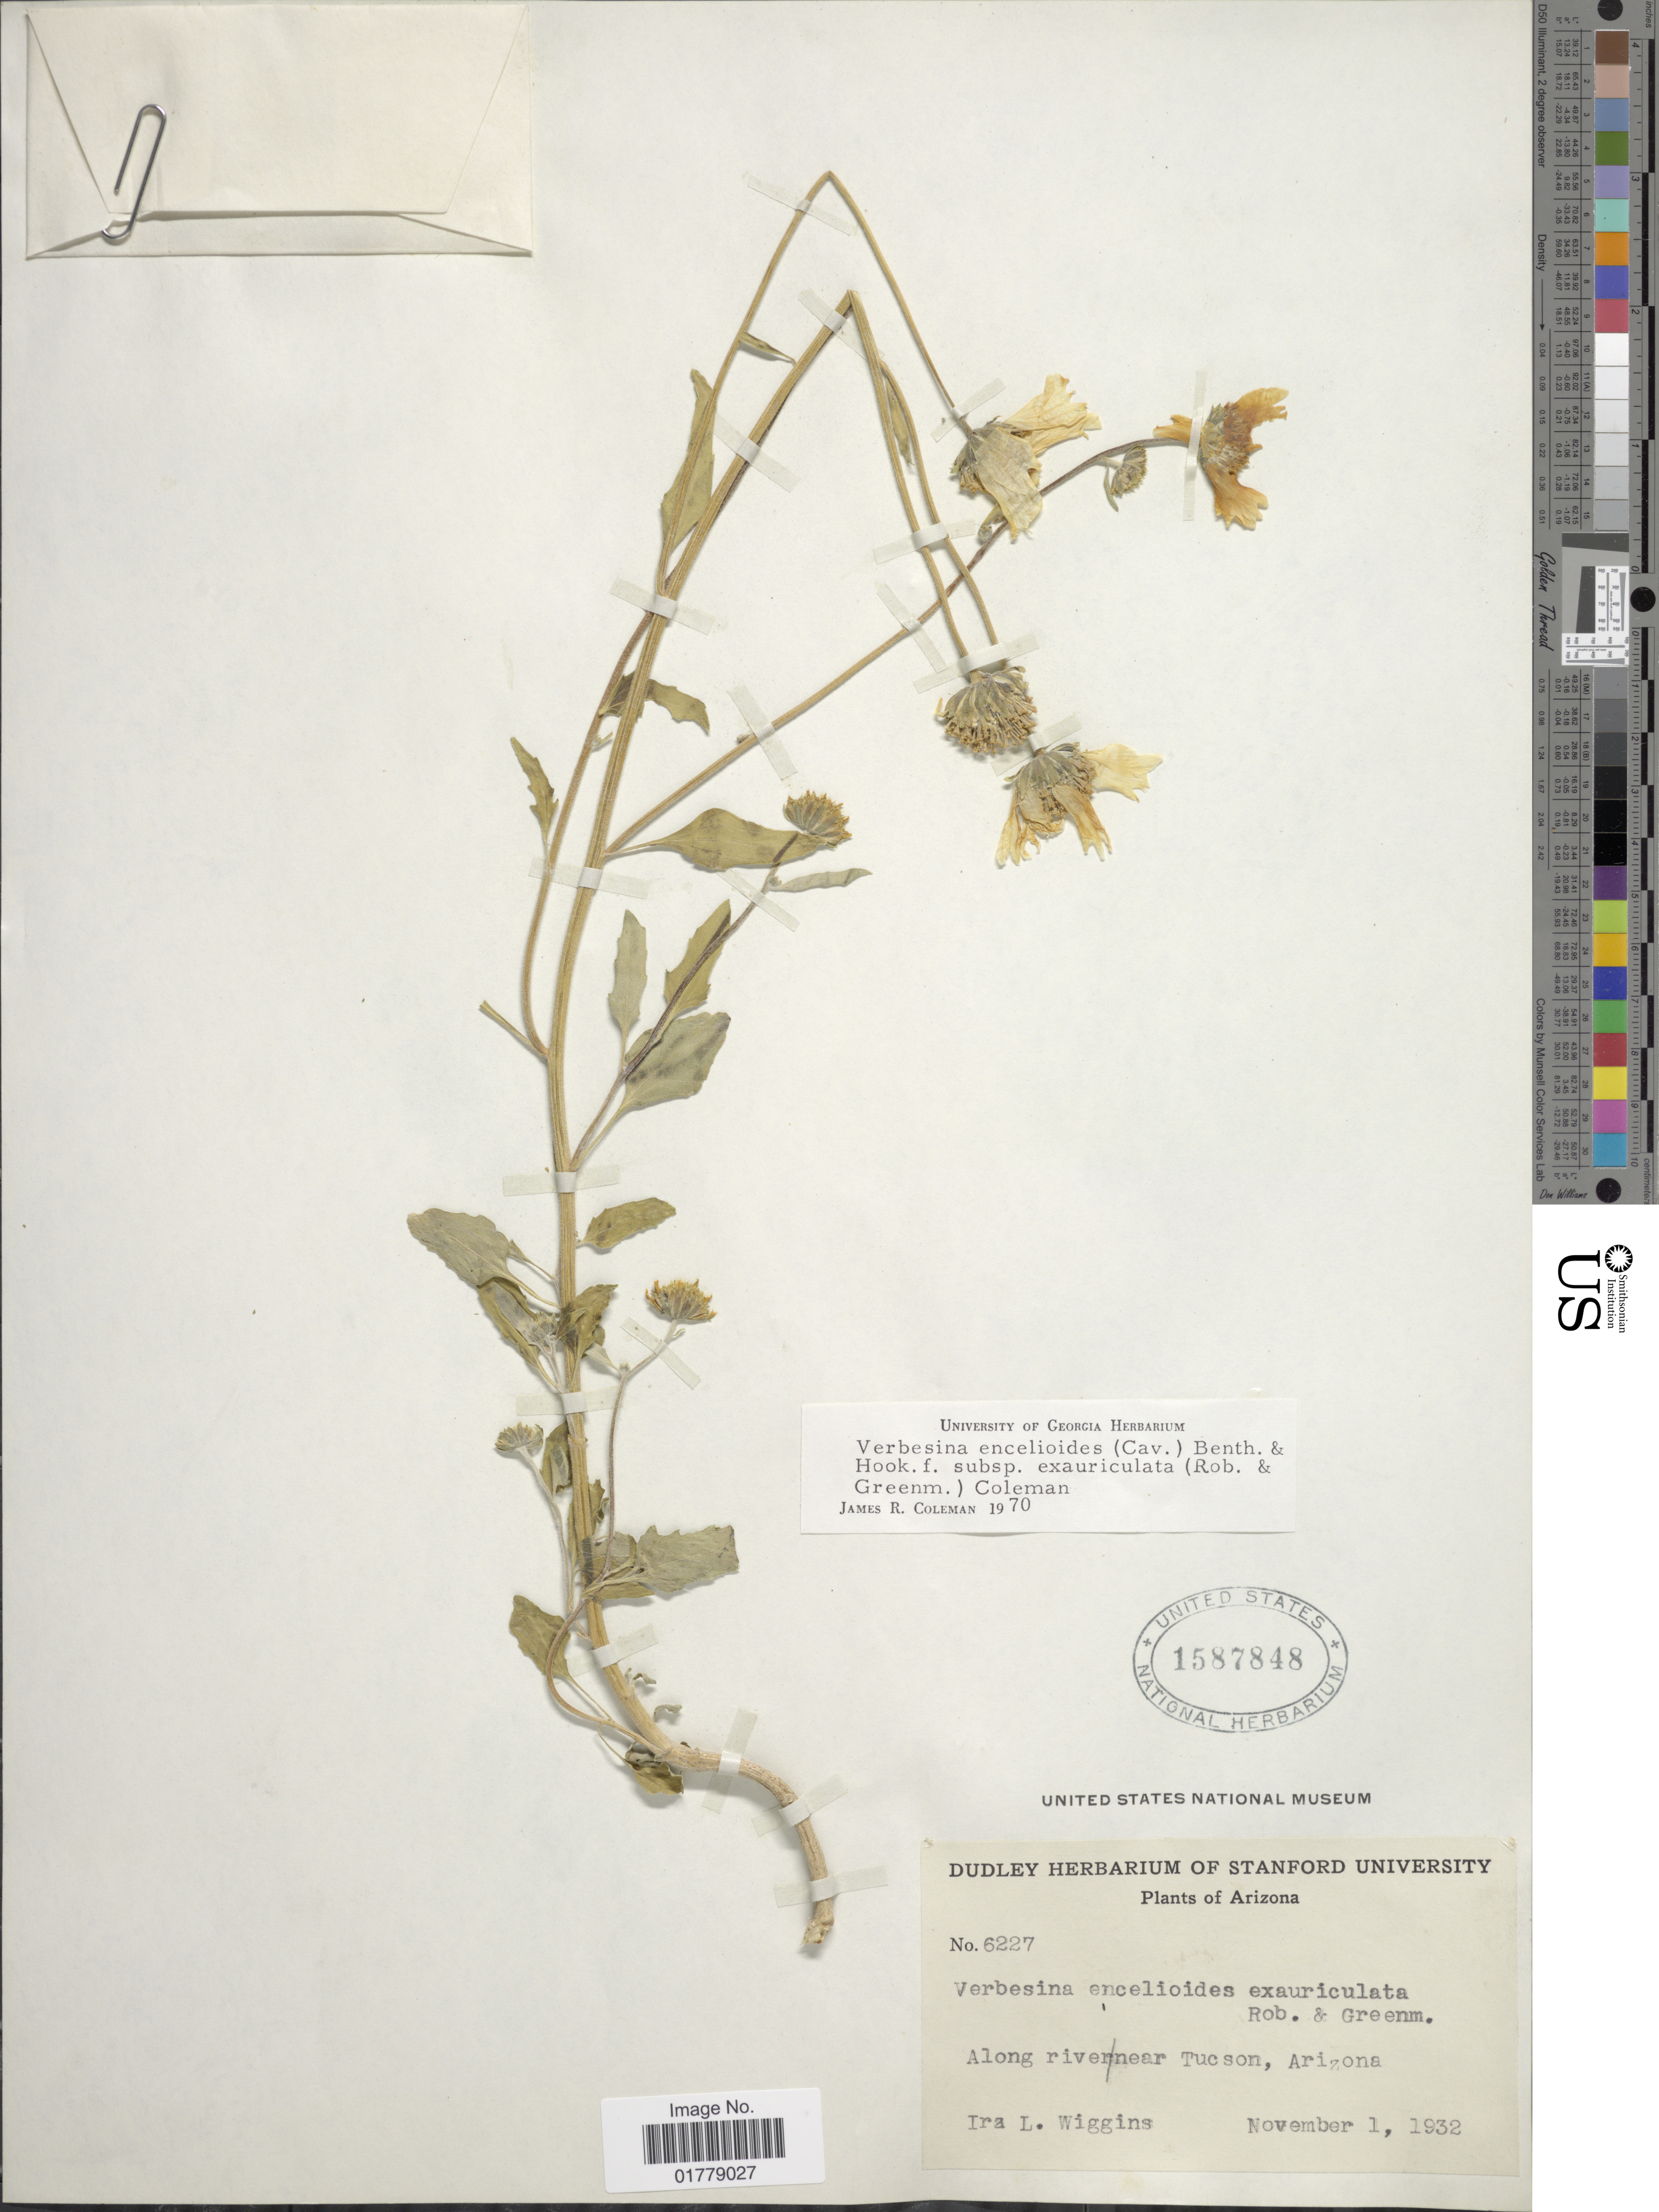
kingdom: Plantae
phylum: Tracheophyta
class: Magnoliopsida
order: Asterales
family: Asteraceae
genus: Verbesina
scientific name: Verbesina encelioides var. cana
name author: (B.L. Rob.) Greenm.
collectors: I. L. Wiggins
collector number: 6227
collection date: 1932-11-01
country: United States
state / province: Arizona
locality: Along river near Tucson, Arizona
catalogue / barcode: US 1587848